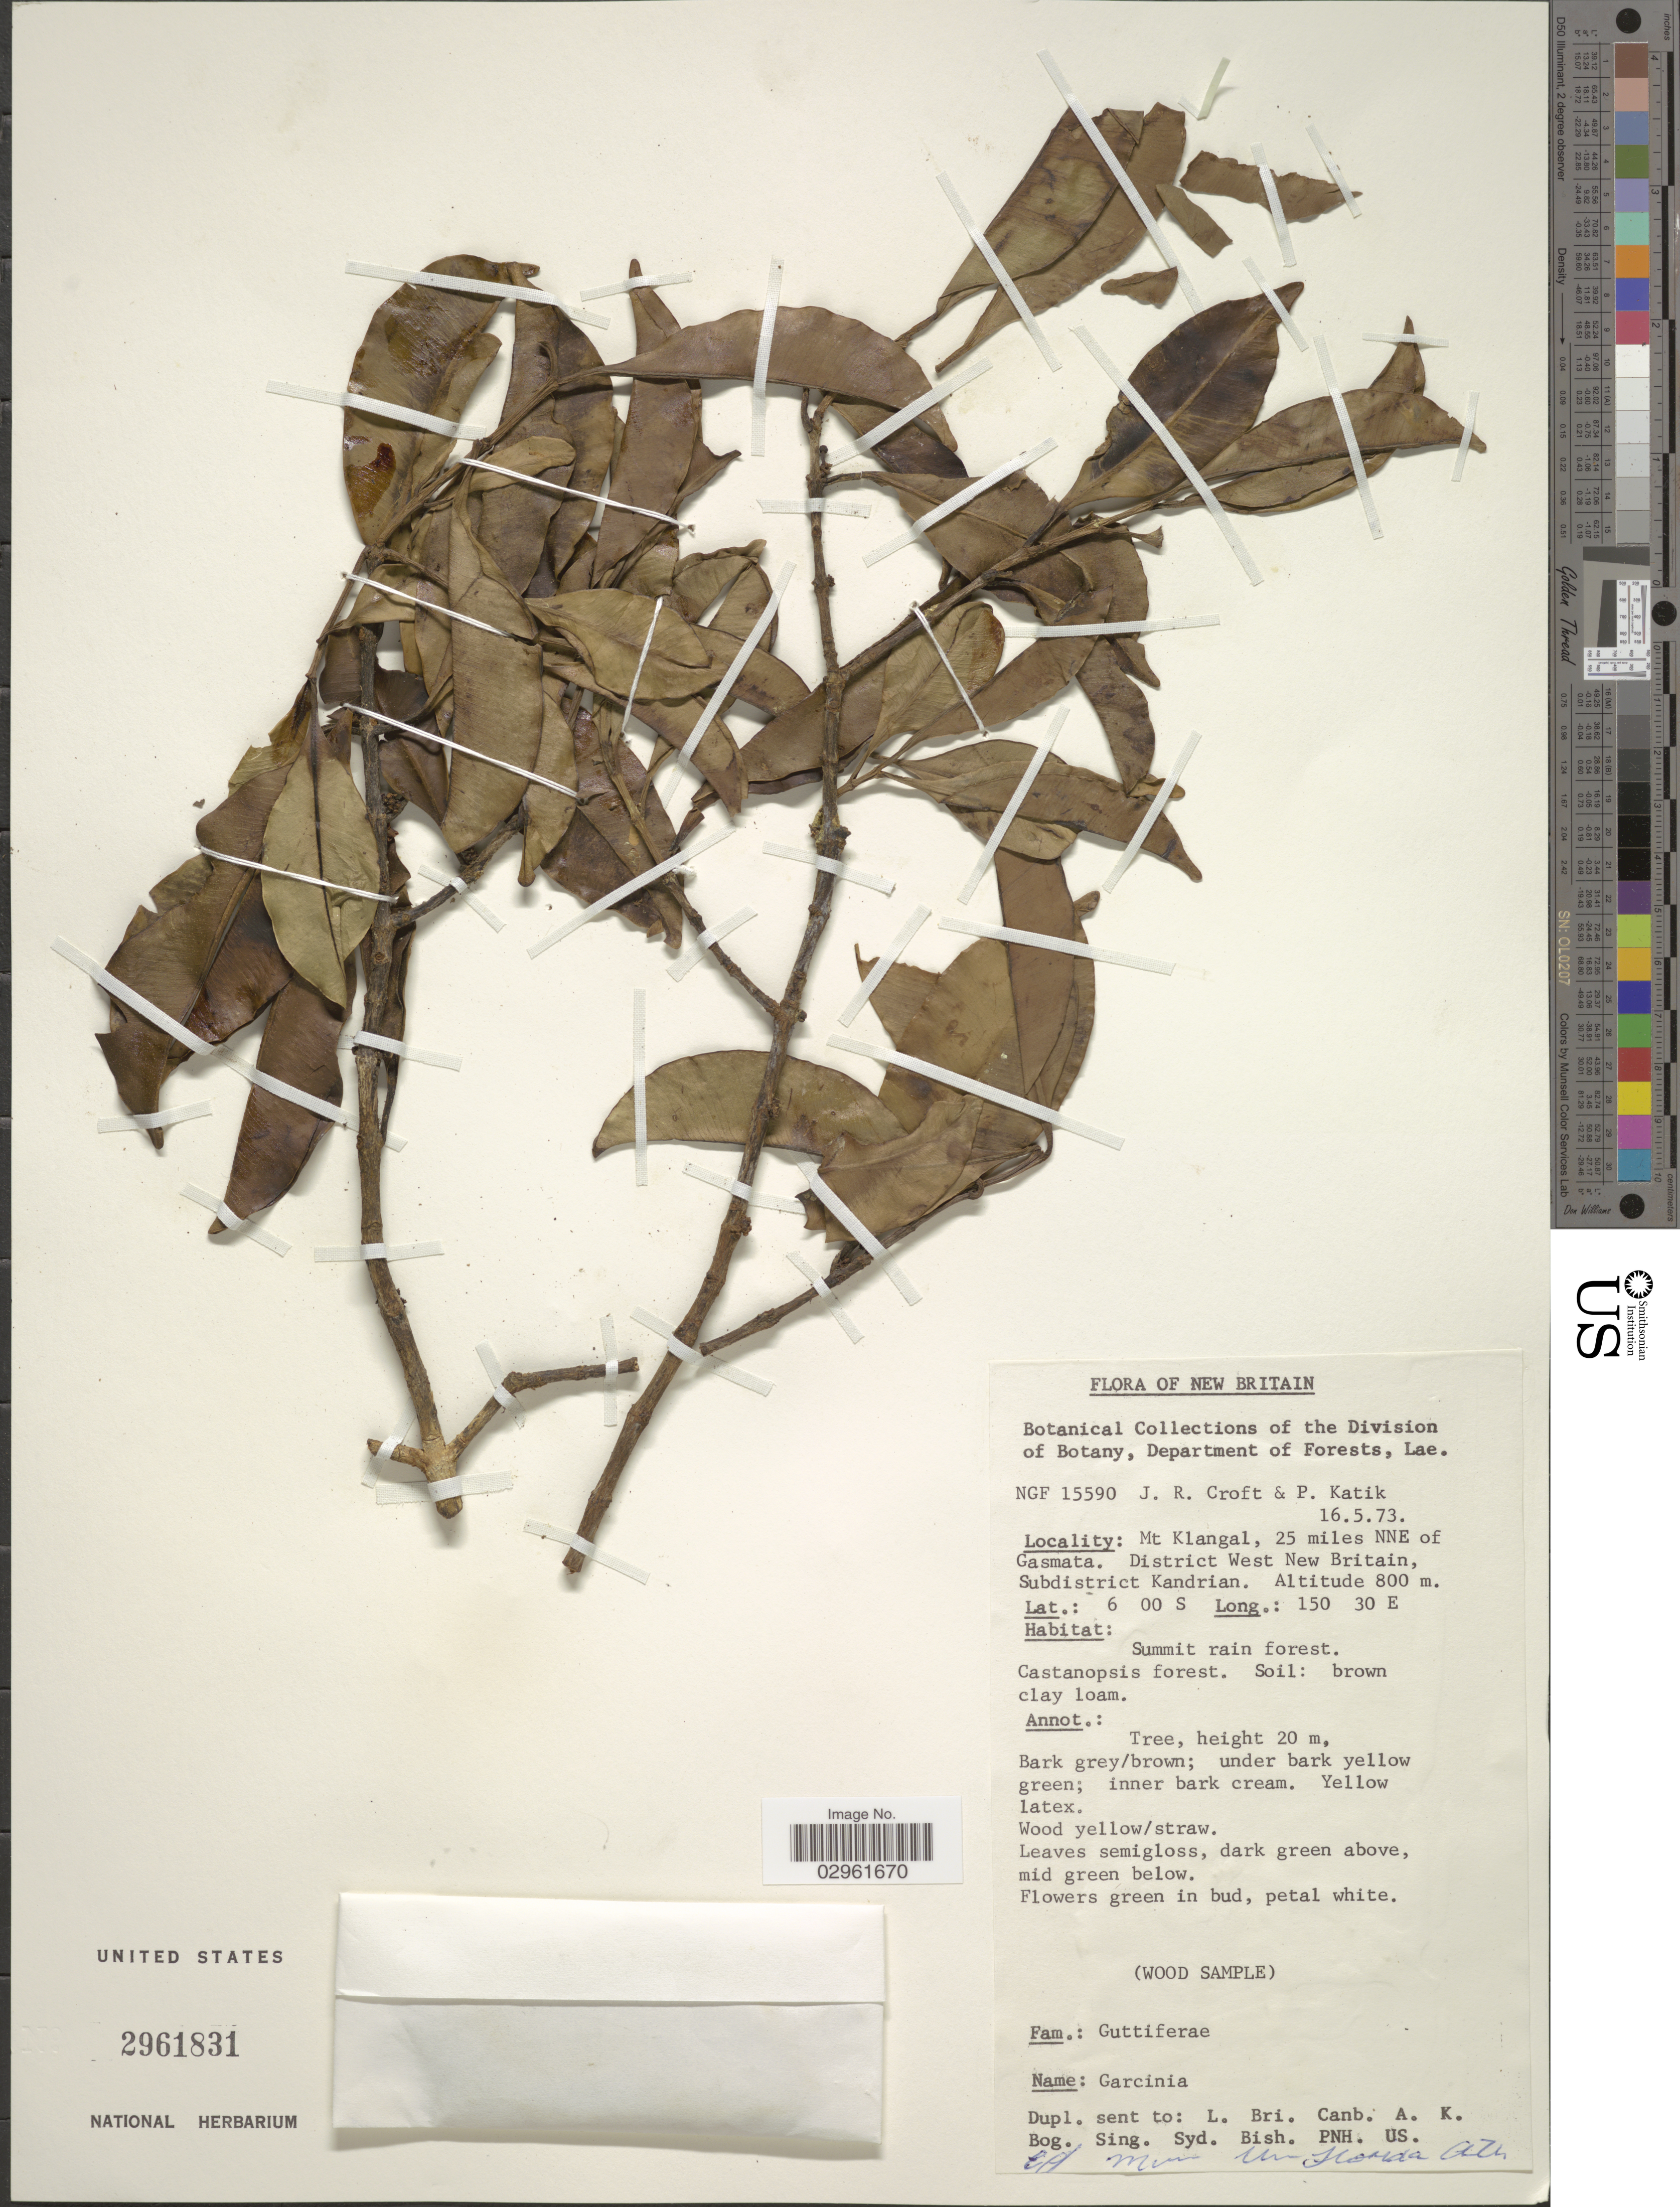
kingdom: Plantae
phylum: Tracheophyta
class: Magnoliopsida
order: Malpighiales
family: Clusiaceae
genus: Garcinia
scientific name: Garcinia sp.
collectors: J. R. Croft & P. Katik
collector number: NGF15590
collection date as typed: Transcribed d/m/y: 16/5/73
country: Papua New Guinea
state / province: West New Britain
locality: New Britain. Mt Klangal, 25 miles NNE of Gasmata. District West New Britain, Subdistrict Kandrian.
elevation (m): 800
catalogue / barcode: US 2961831